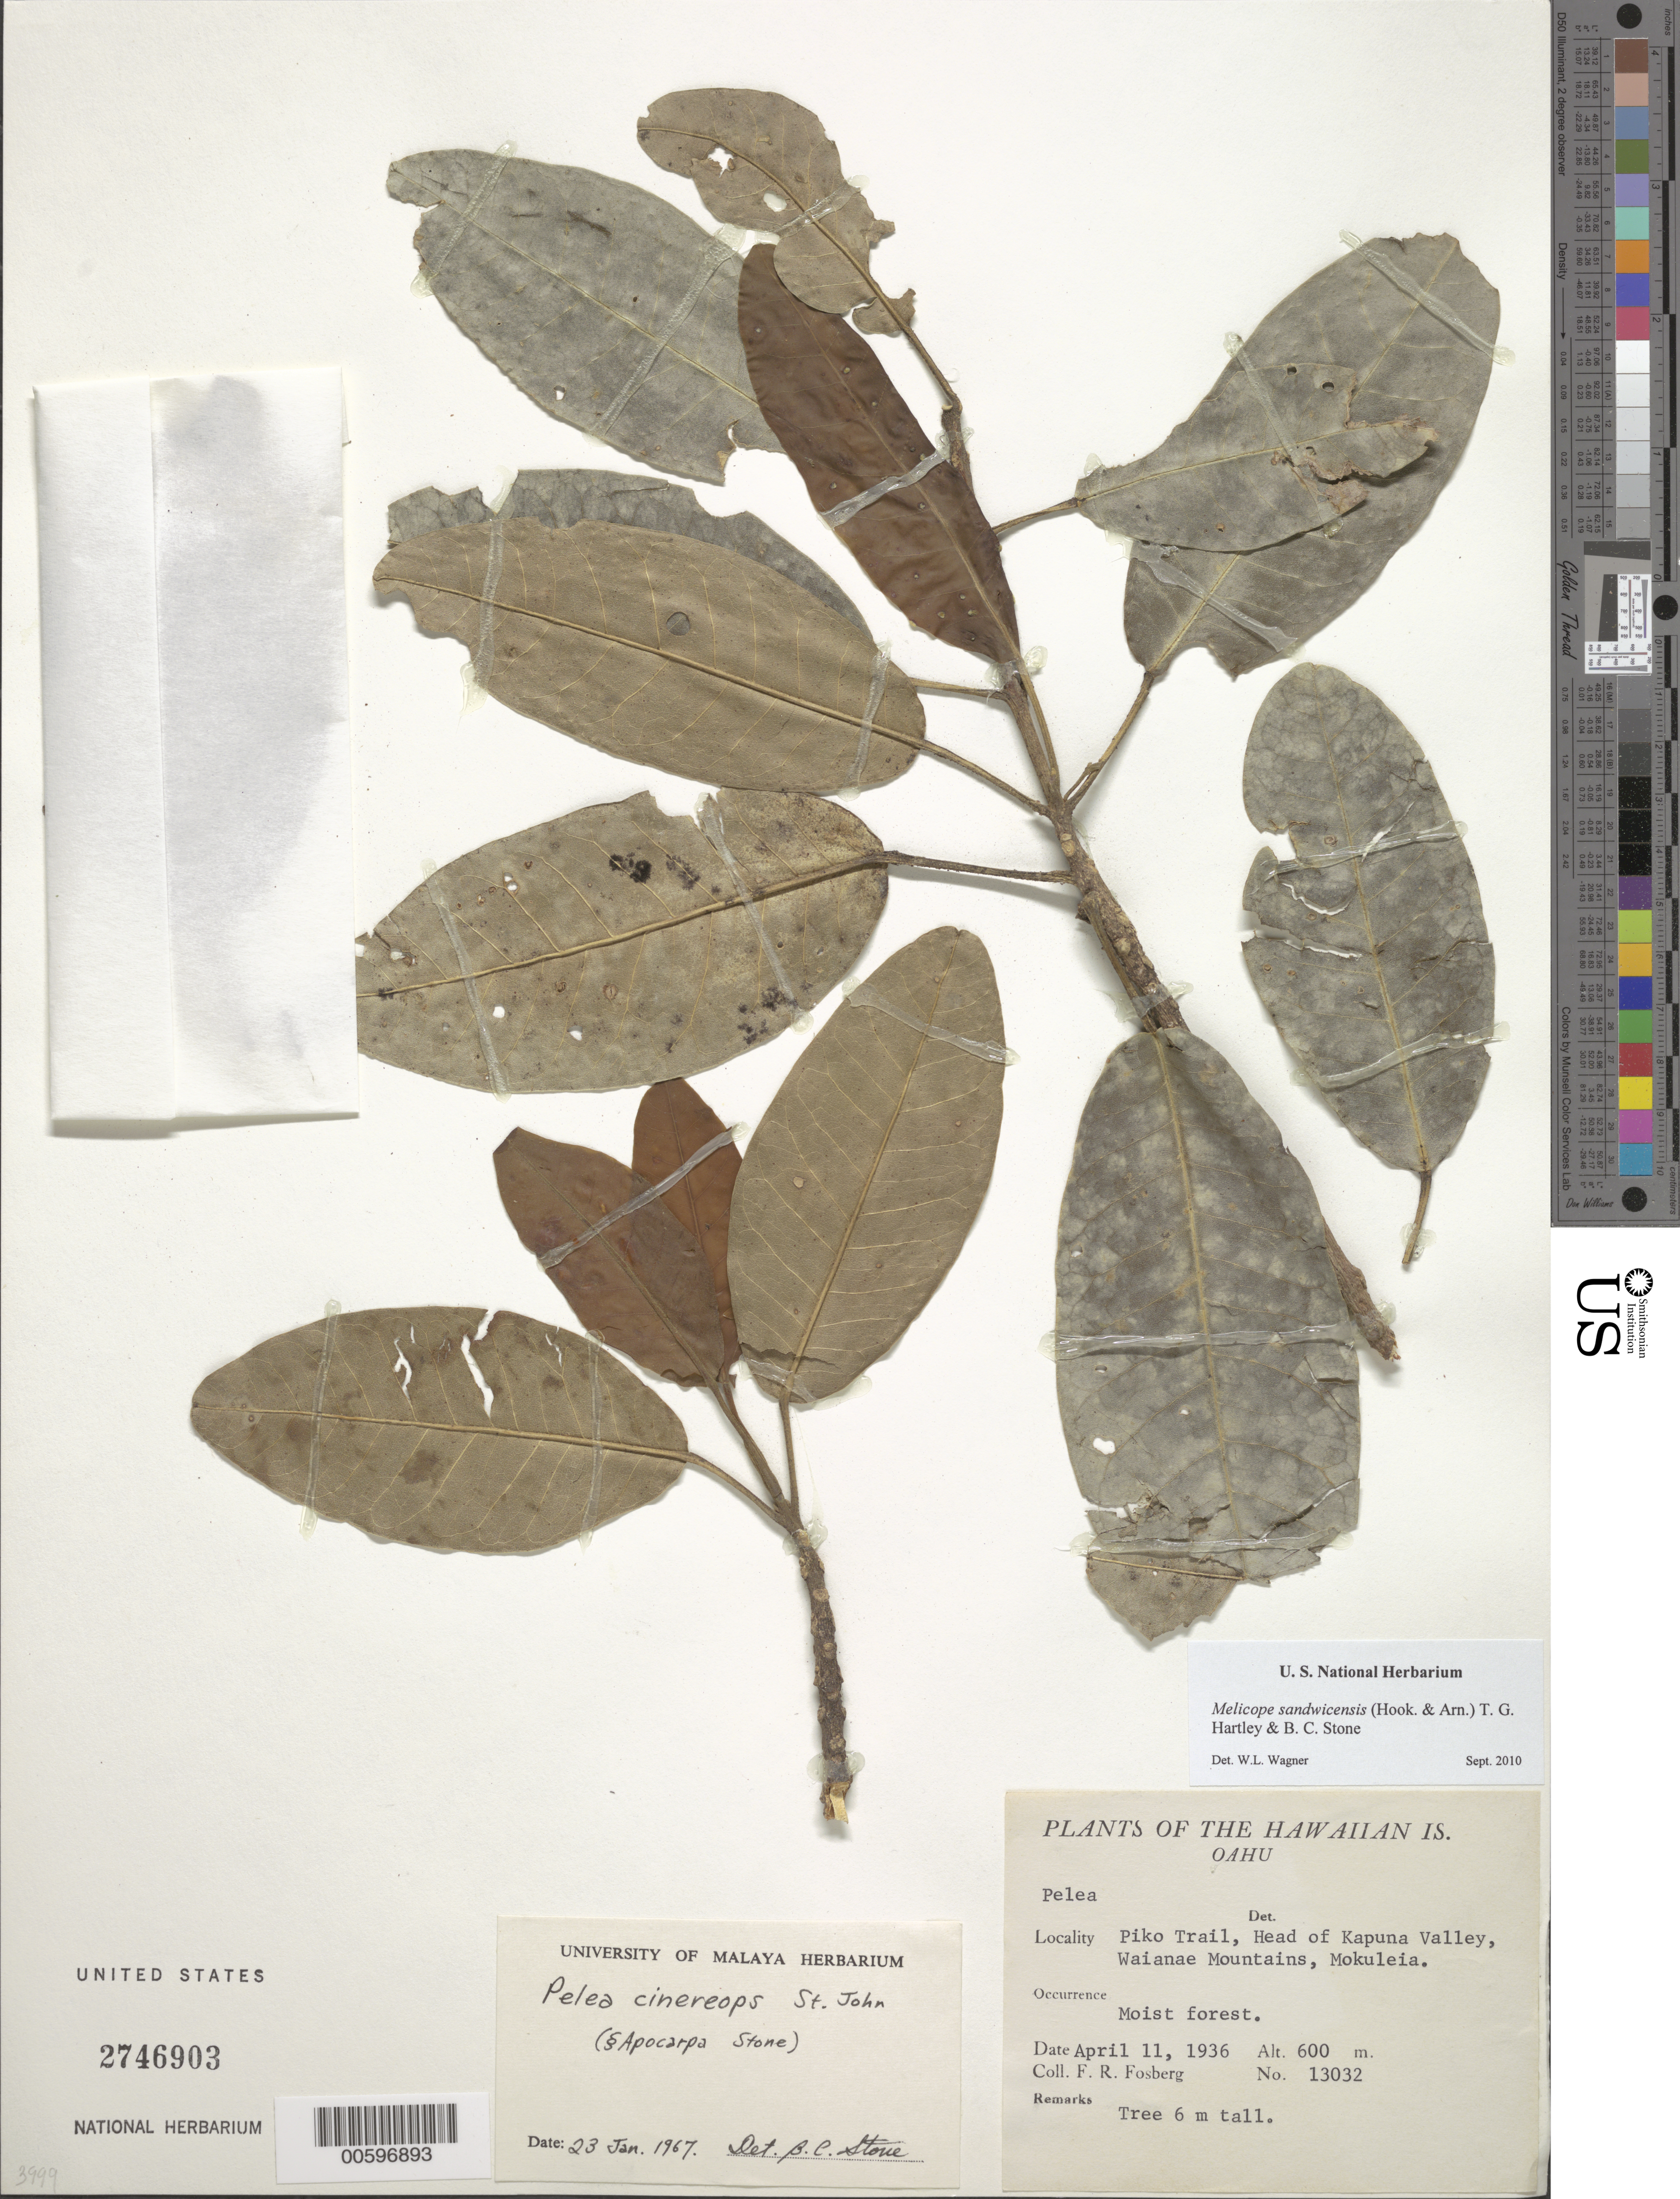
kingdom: Plantae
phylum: Tracheophyta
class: Magnoliopsida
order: Sapindales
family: Rutaceae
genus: Melicope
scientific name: Melicope sandwicensis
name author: (Hook. & Arn.) T.G. Hartley & B.C. Stone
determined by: Wagner, W. L., (BOT), Smithsonian Institution - National Museum of Natural History (UNITED STATES)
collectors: F. R. Fosberg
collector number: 13032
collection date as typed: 11 Apr 1936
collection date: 1936-04-11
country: United States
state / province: Hawaii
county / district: Honolulu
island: Oahu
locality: Piko Trail, Head of Kapuna Valley, Waianae Mts, Mokuleia.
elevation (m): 600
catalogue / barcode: US 2746903